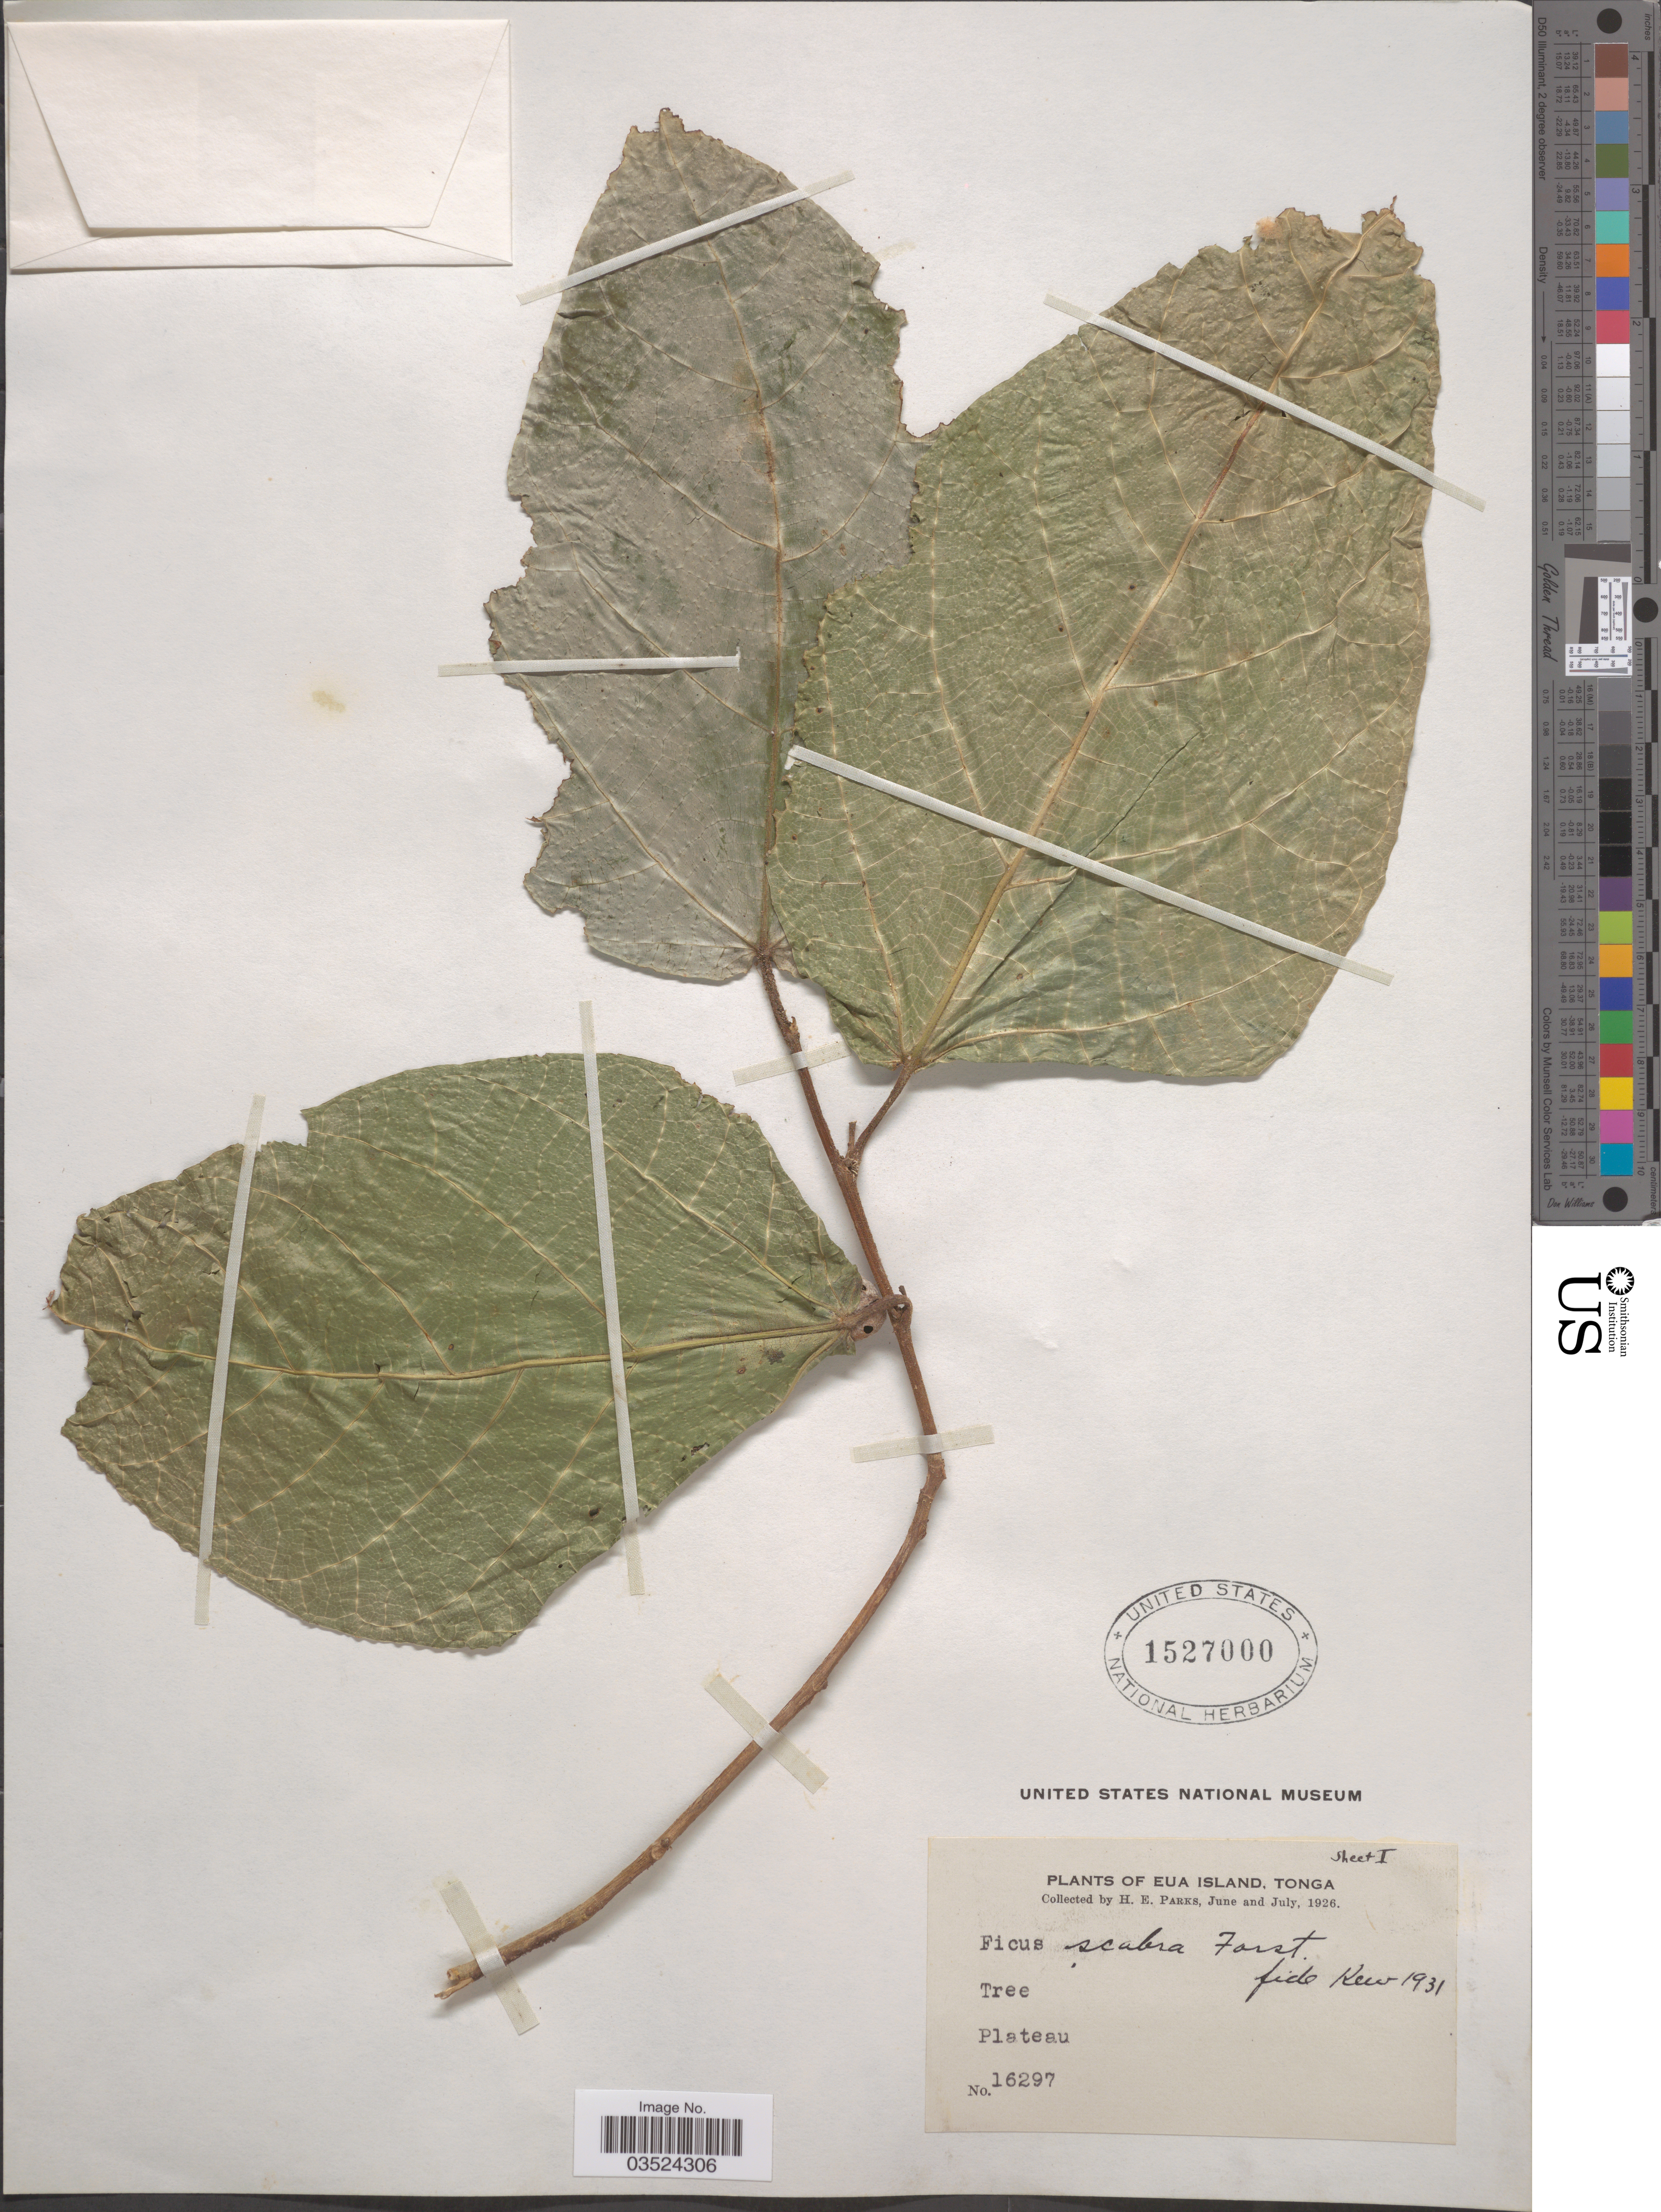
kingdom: Plantae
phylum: Tracheophyta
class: Magnoliopsida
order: Rosales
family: Moraceae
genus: Ficus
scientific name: Ficus scabra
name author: G. Forst.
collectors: H. E. Parks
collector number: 16297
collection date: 1926-06/1926-07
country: Tonga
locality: Eua Island.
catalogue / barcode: US 1527000